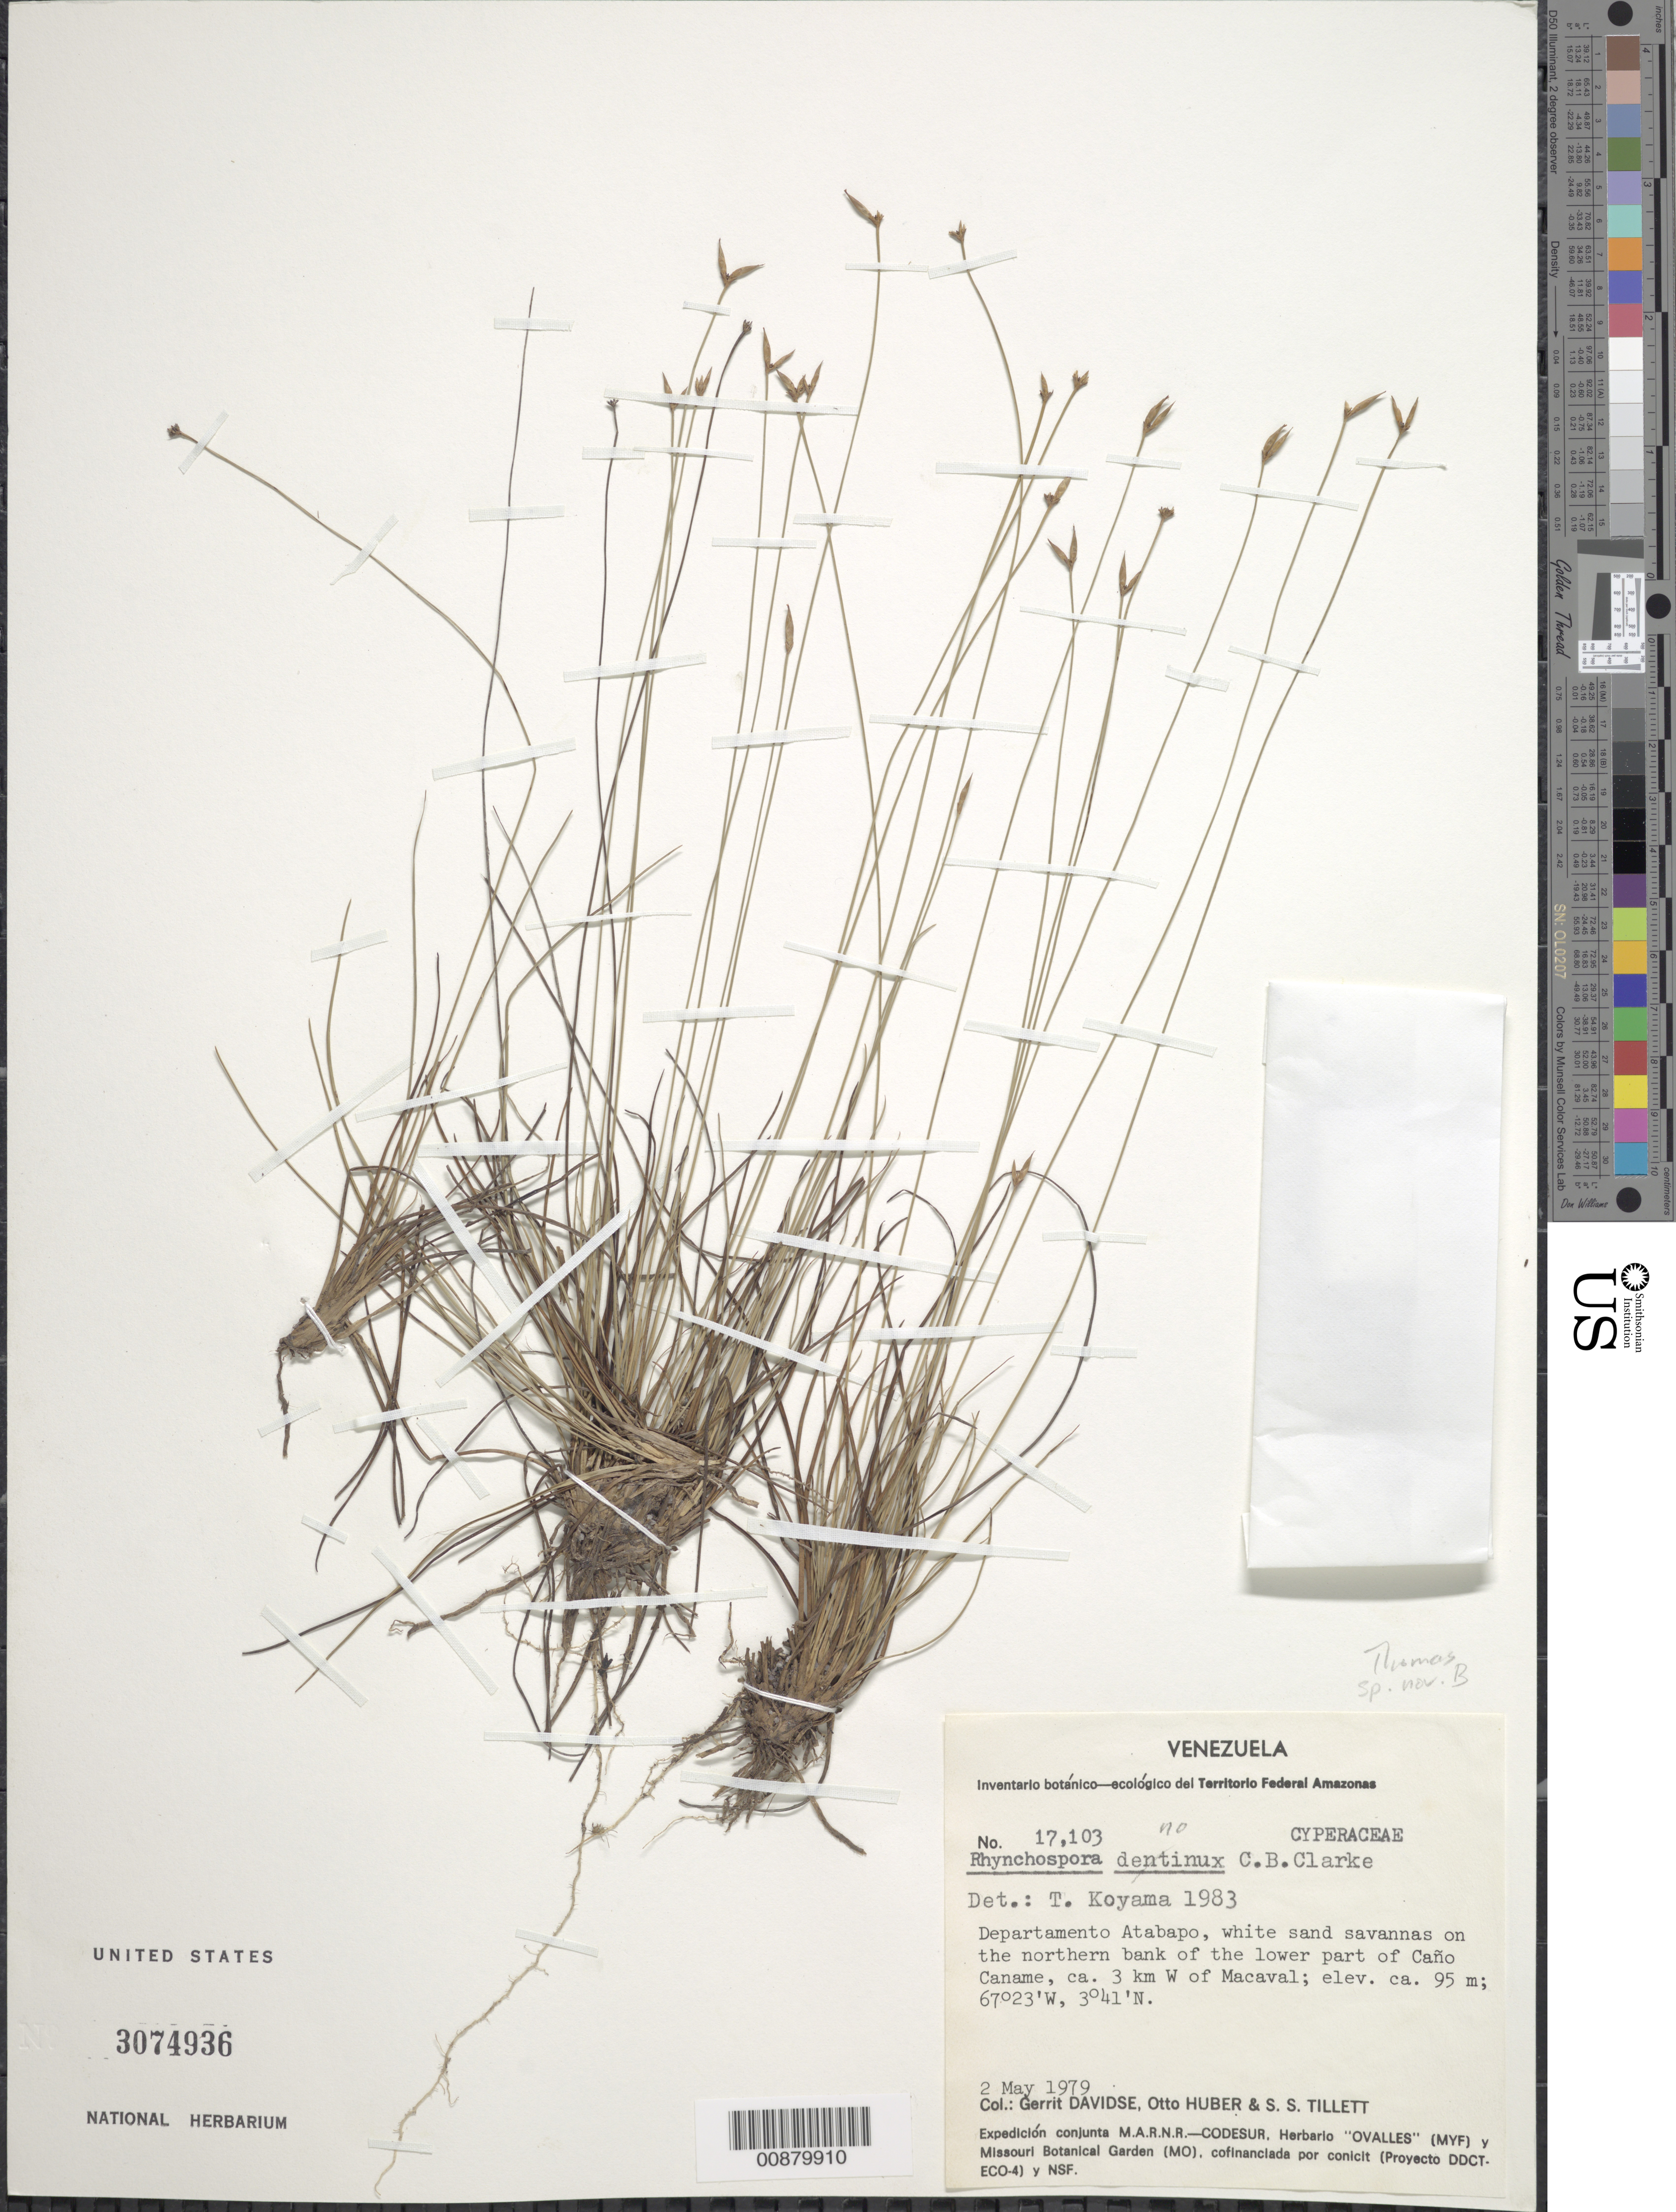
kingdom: Plantae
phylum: Tracheophyta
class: Liliopsida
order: Poales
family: Cyperaceae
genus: Rhynchospora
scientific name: Rhynchospora sp. nov.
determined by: Thomas, --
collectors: G. Davidse, O. Huber & S. S. Tillett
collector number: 17103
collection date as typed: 2-May-79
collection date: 1979-05-02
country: Venezuela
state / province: Amazonas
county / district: Atabapo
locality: Caño Caname, ca. 3 km W of Macaval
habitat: White sand savannas on bank of cano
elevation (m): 95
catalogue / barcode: US 3074936